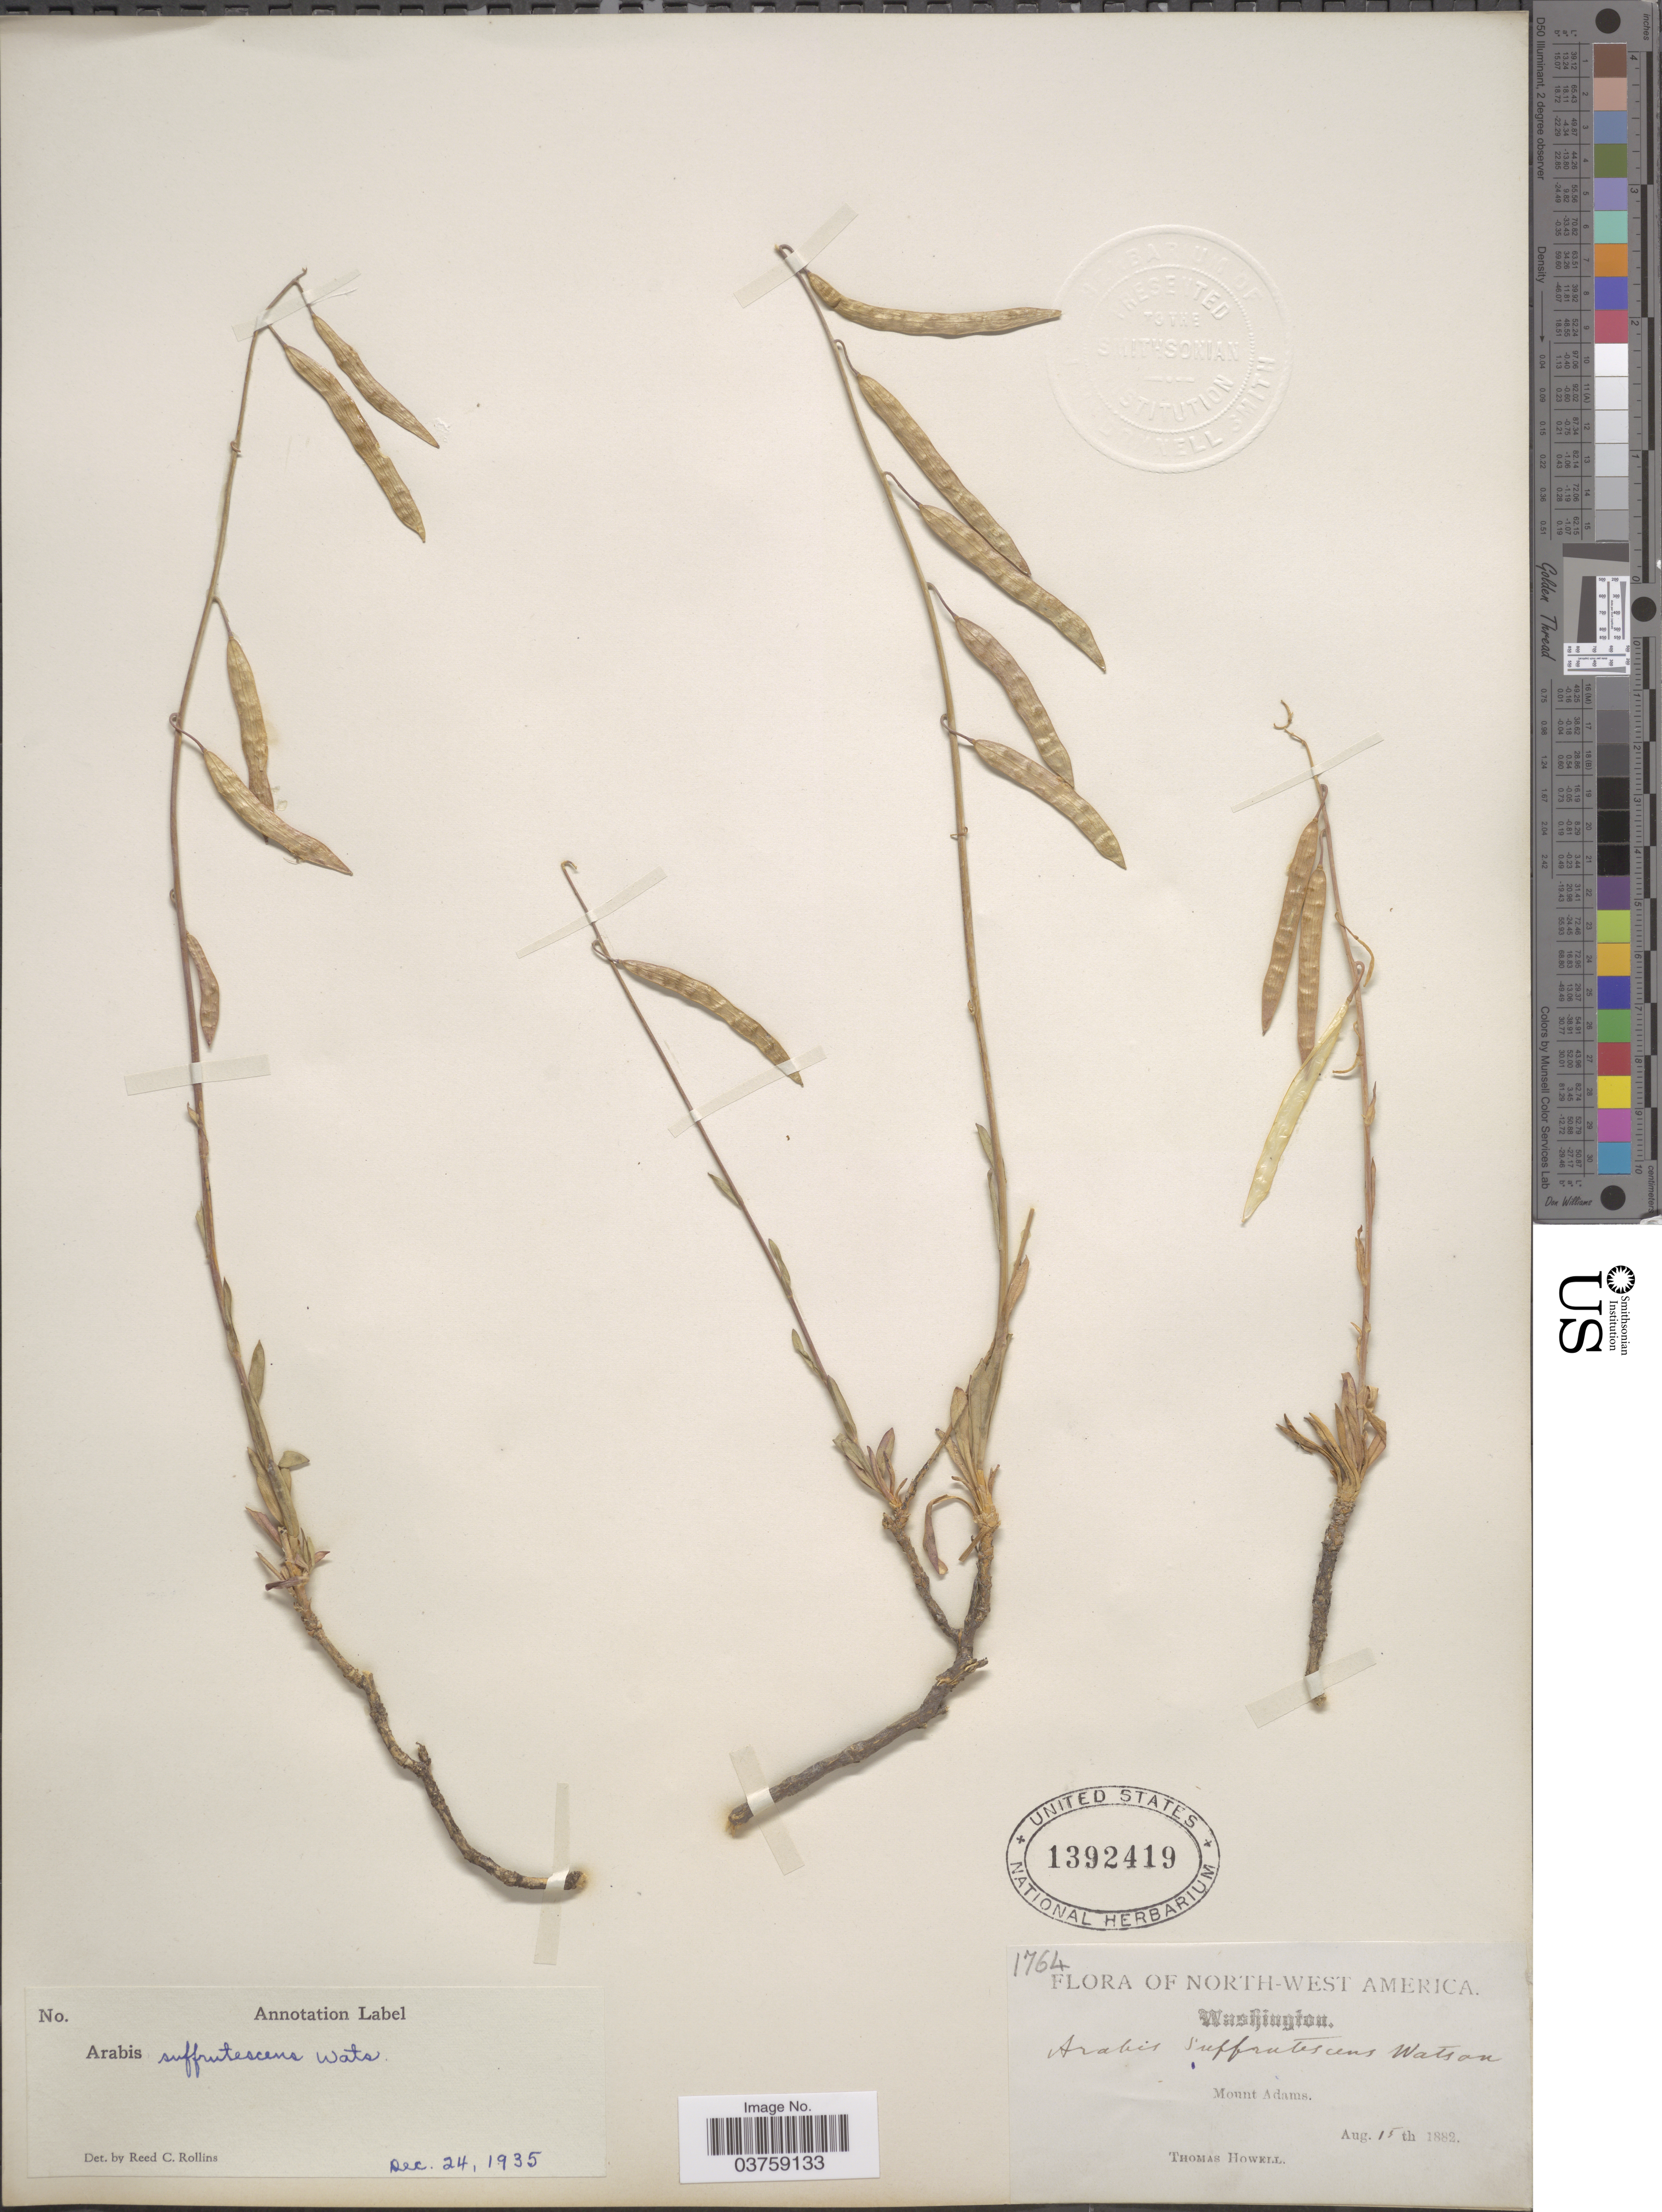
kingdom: Plantae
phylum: Tracheophyta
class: Magnoliopsida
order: Brassicales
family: Brassicaceae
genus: Arabis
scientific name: Arabis suffrutescens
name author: S. Watson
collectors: T. Howell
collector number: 1764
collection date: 1882-08-15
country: United States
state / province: Washington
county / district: Yakima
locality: North-West America. Mount Adams.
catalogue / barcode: US 1392419